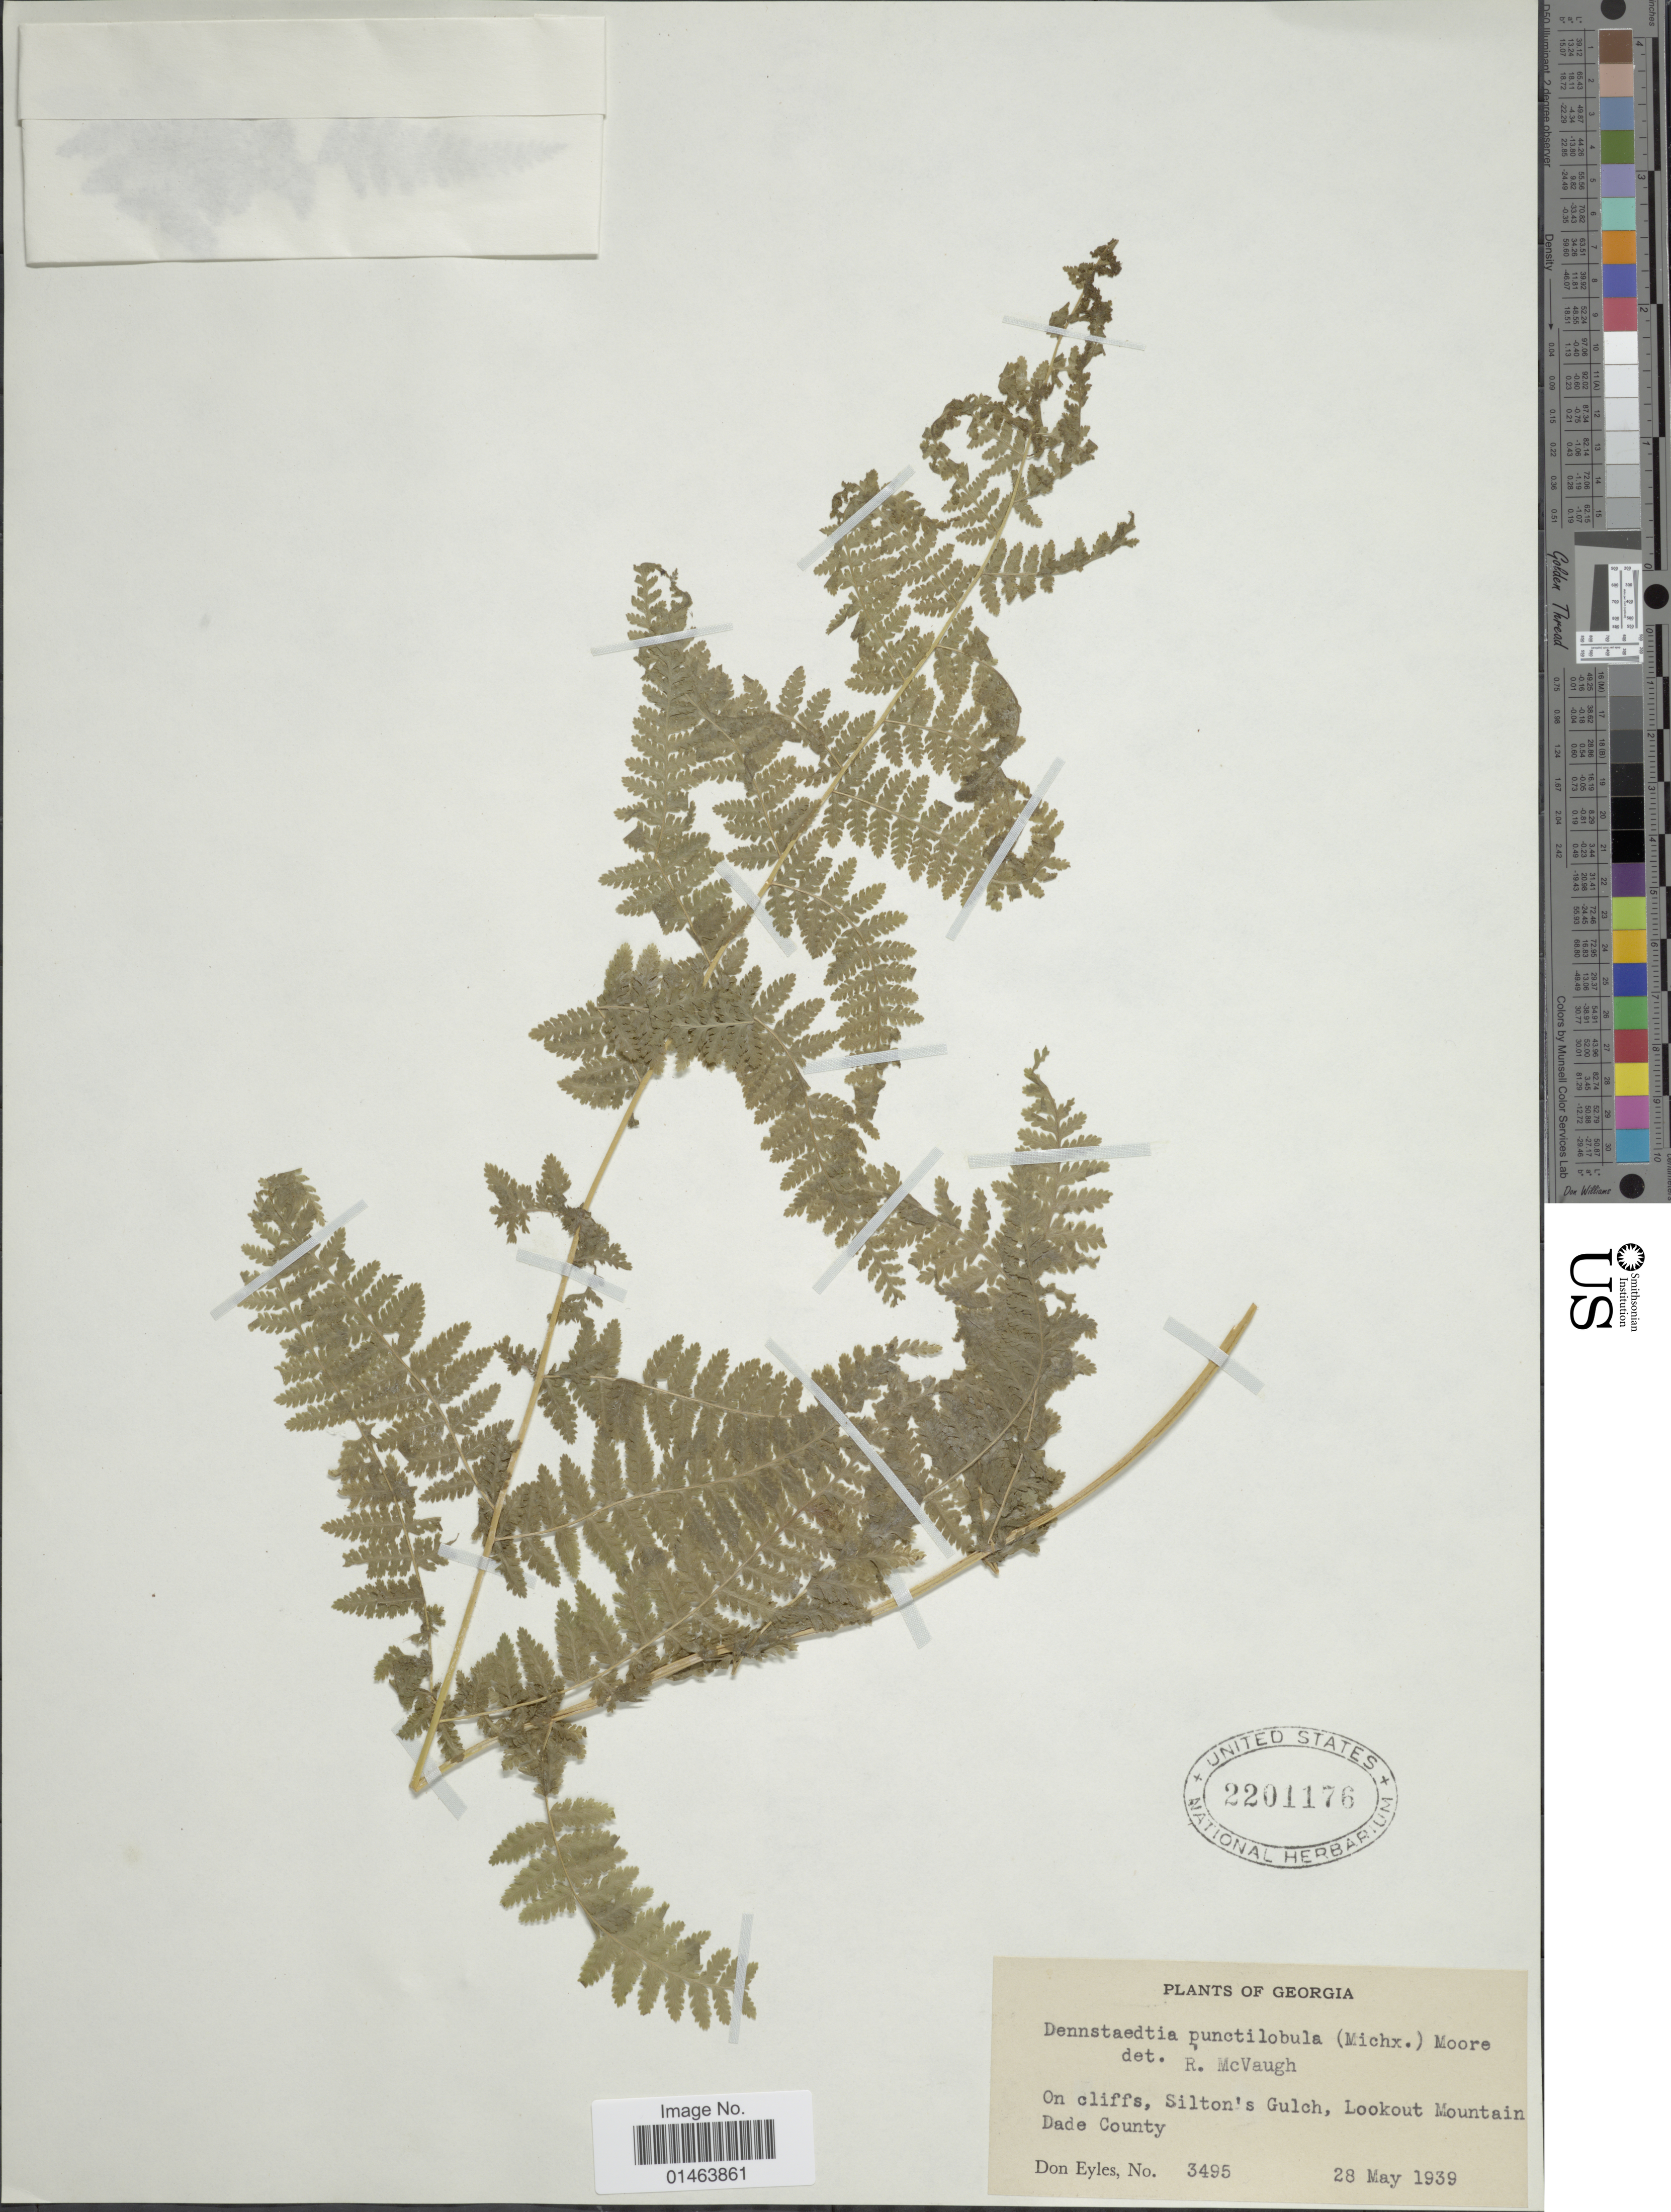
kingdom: Plantae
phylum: Tracheophyta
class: Polypodiopsida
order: Polypodiales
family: Dennstaedtiaceae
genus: Dennstaedtia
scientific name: Dennstaedtia punctilobula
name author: (Michx.) T. Moore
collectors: D. Eyles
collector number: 3465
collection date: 1939-05-28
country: United States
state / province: Georgia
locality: Georgia, on cliffs, Silton's Gulch, Lookout Mountain Dade County.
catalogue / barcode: US 2201176